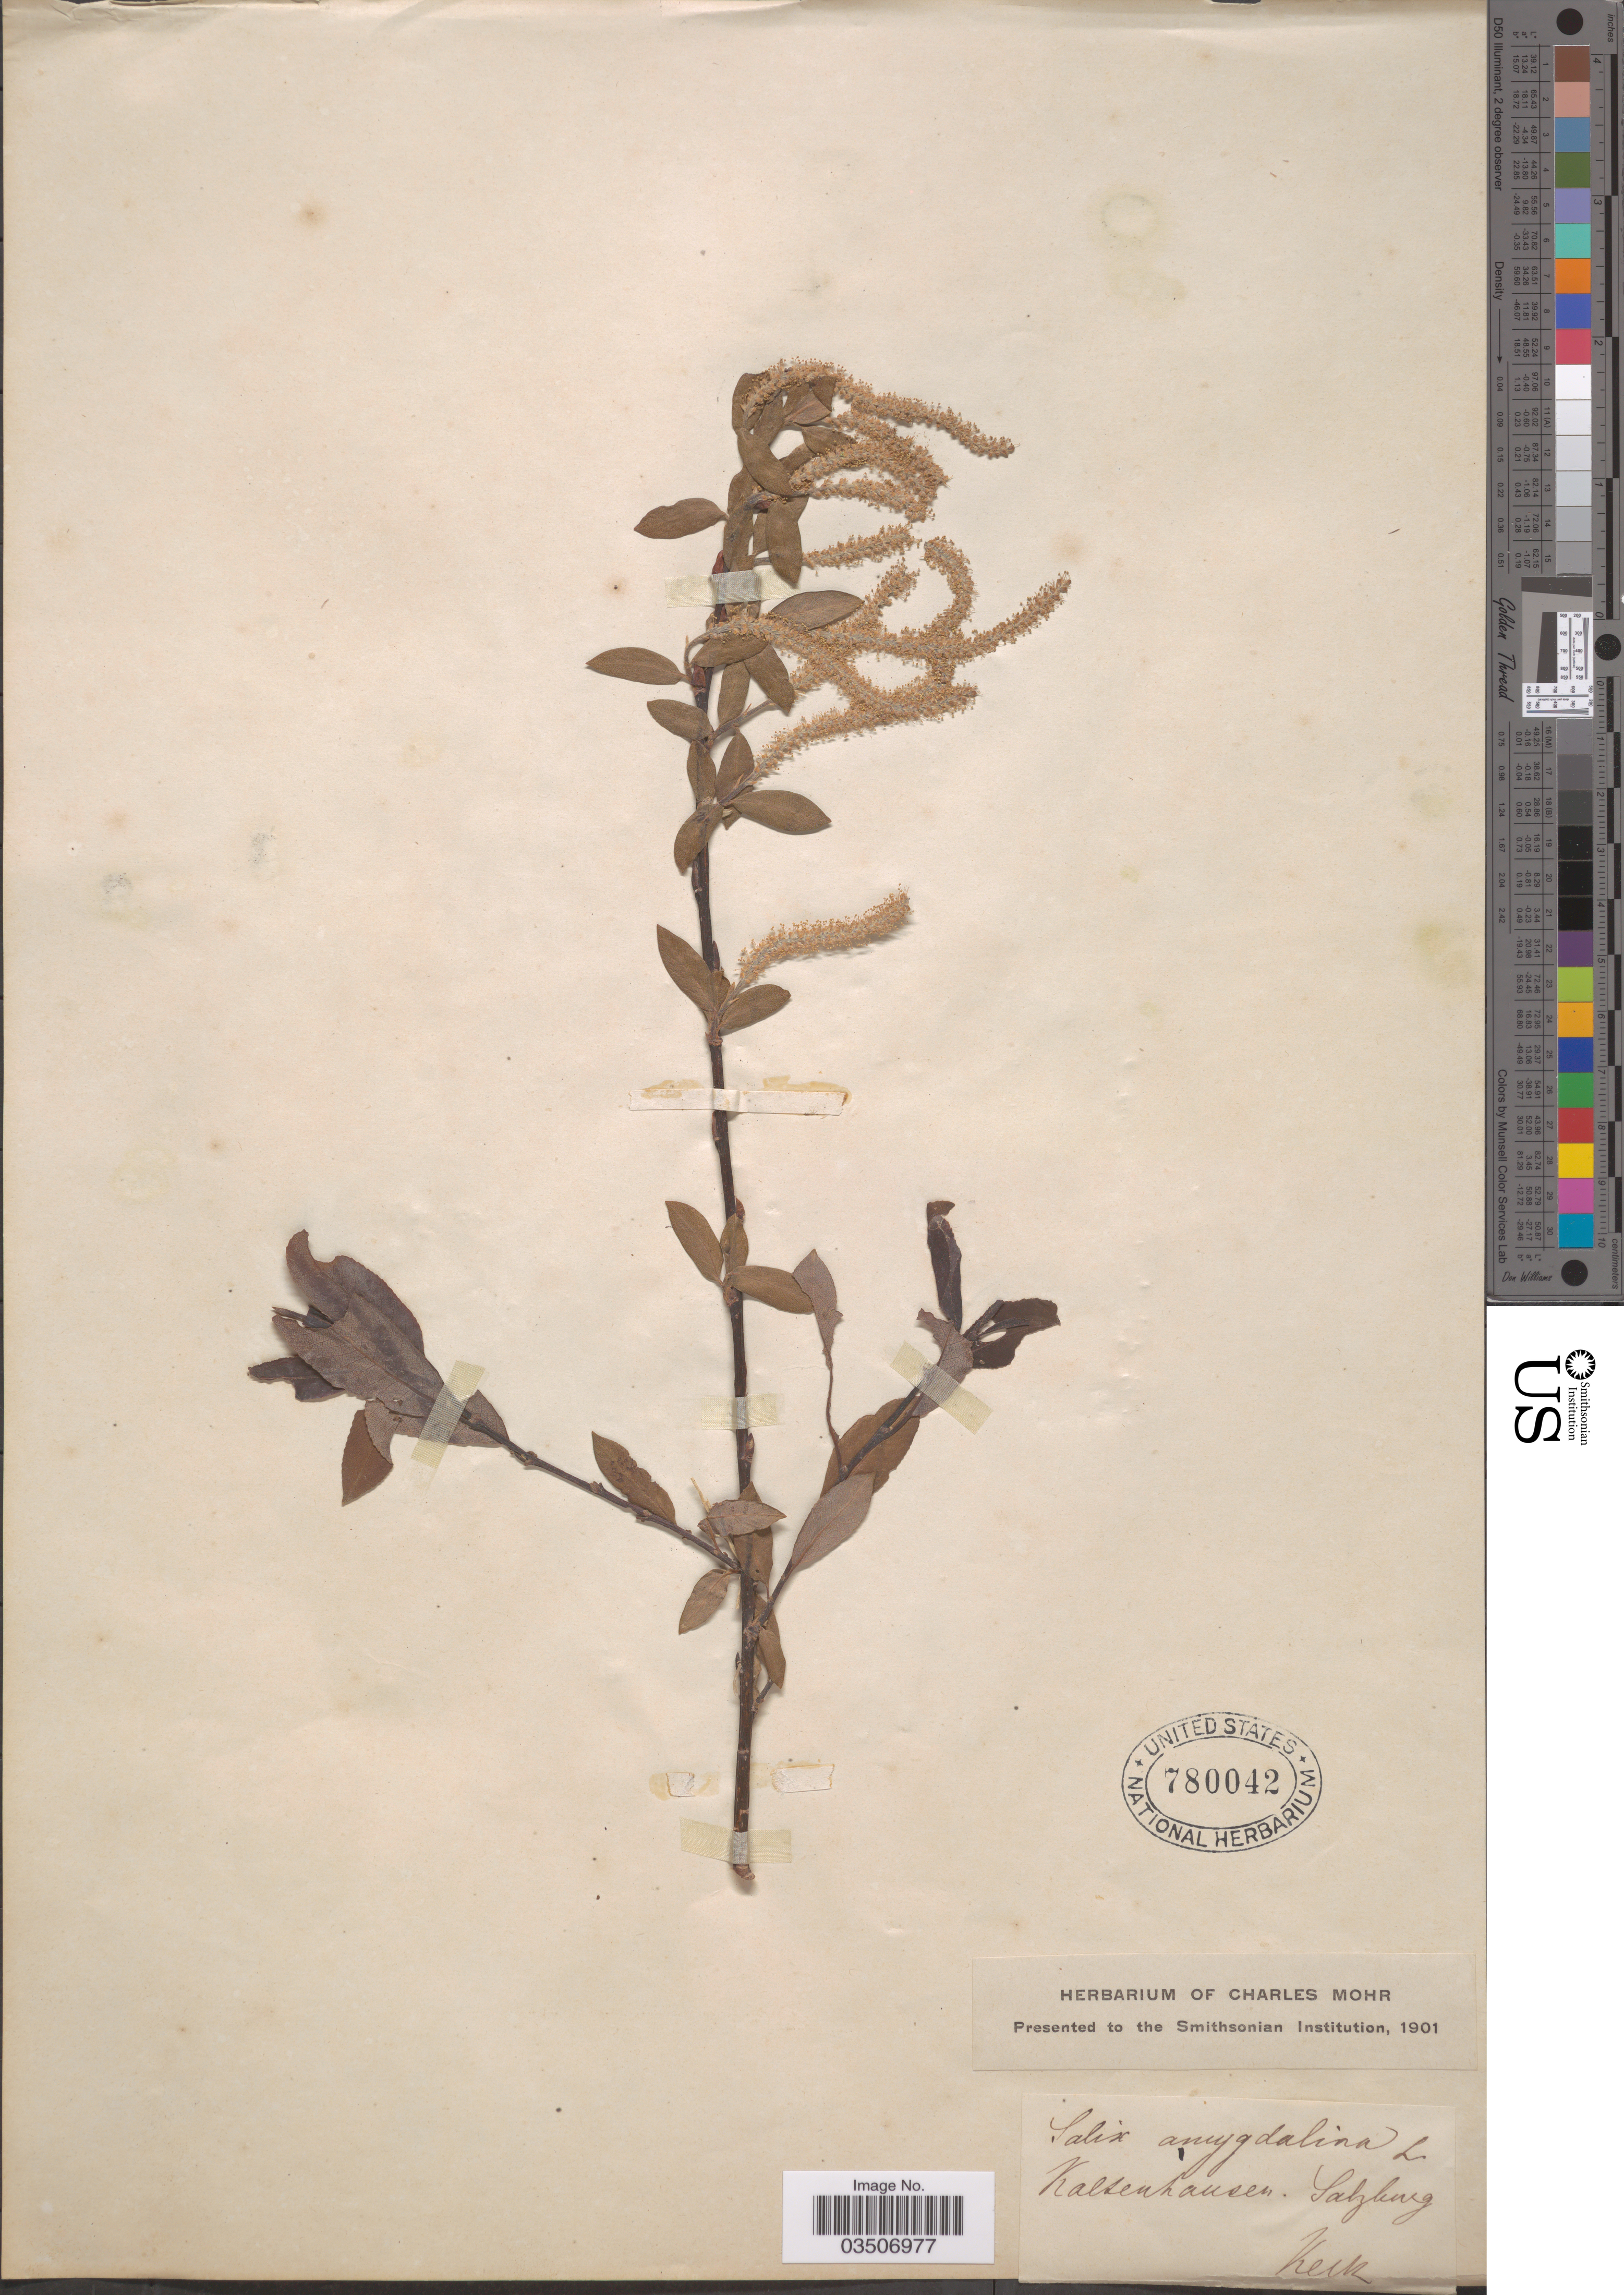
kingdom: Plantae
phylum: Tracheophyta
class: Magnoliopsida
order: Malpighiales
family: Salicaceae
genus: Salix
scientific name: Salix amygdalina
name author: L.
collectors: -- Keck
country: Austria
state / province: Salzburg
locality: Kaltenhausen.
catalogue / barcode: US 780042